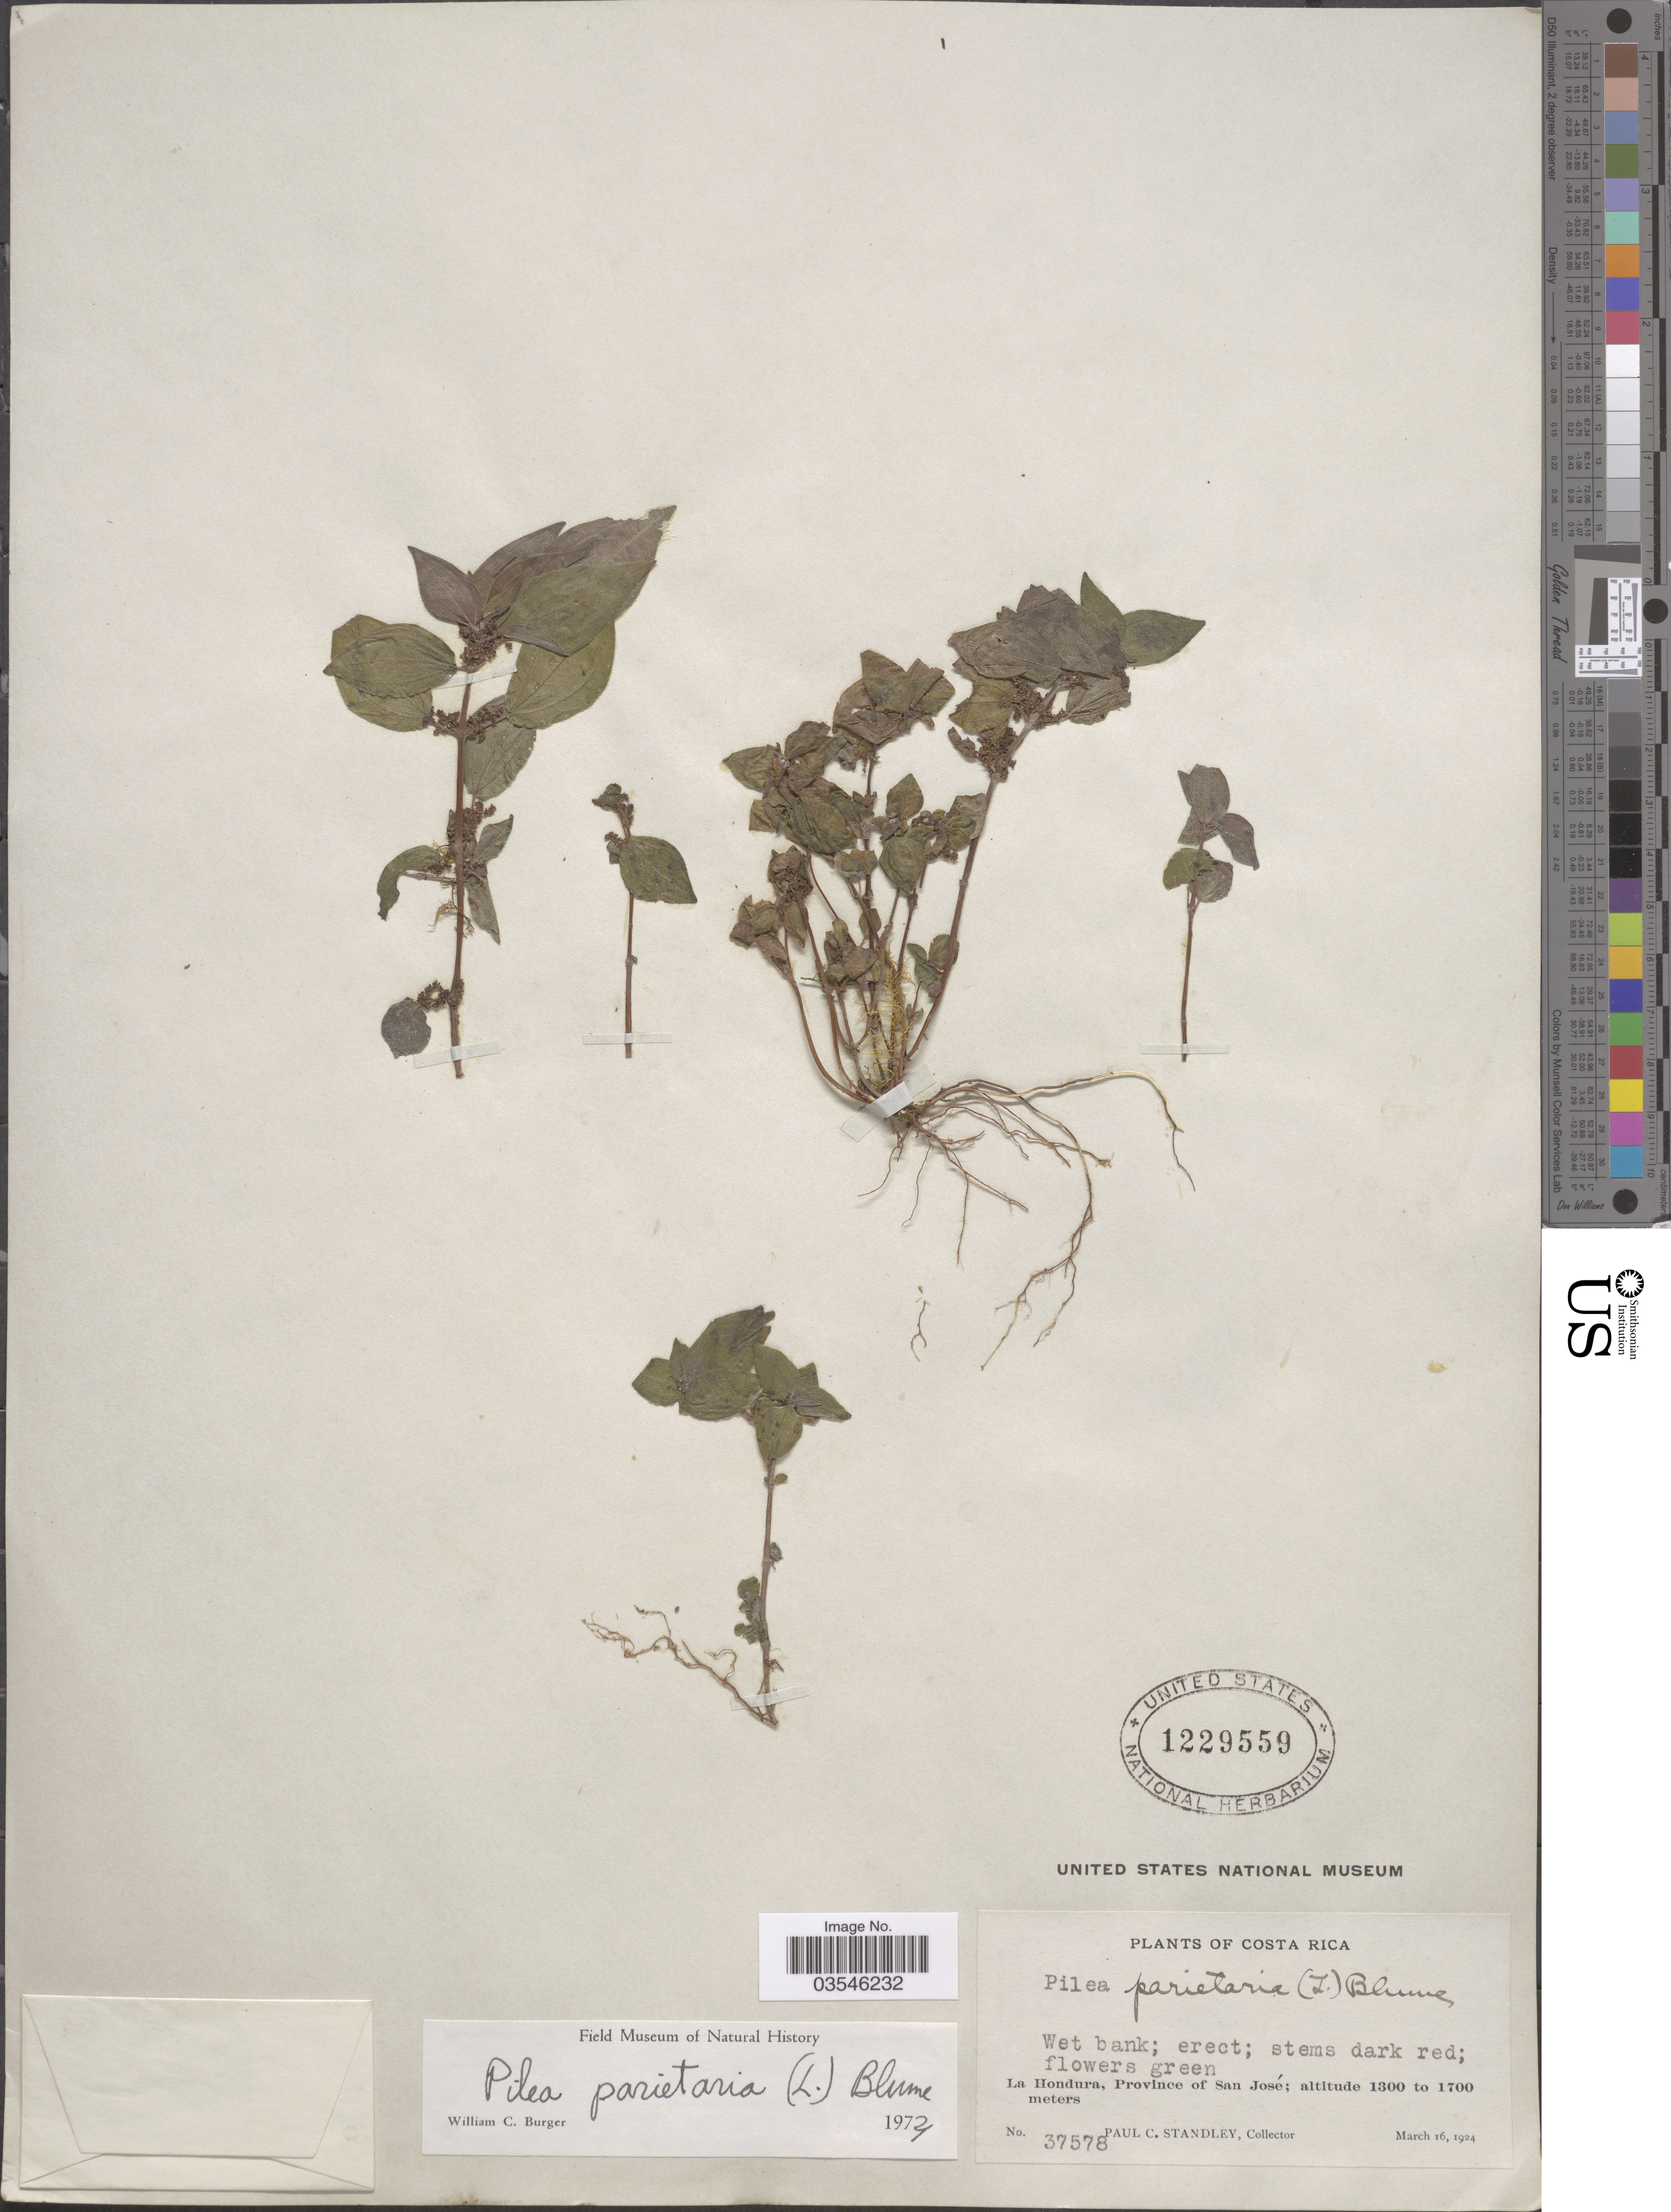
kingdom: Plantae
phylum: Tracheophyta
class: Magnoliopsida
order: Rosales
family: Urticaceae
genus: Pilea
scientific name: Pilea parietaria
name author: (L.) Blume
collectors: P. C. Standley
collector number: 37578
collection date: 1924-03-16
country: Costa Rica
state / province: San José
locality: La Hondura, Province of San José.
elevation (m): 1300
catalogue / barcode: US 1229559